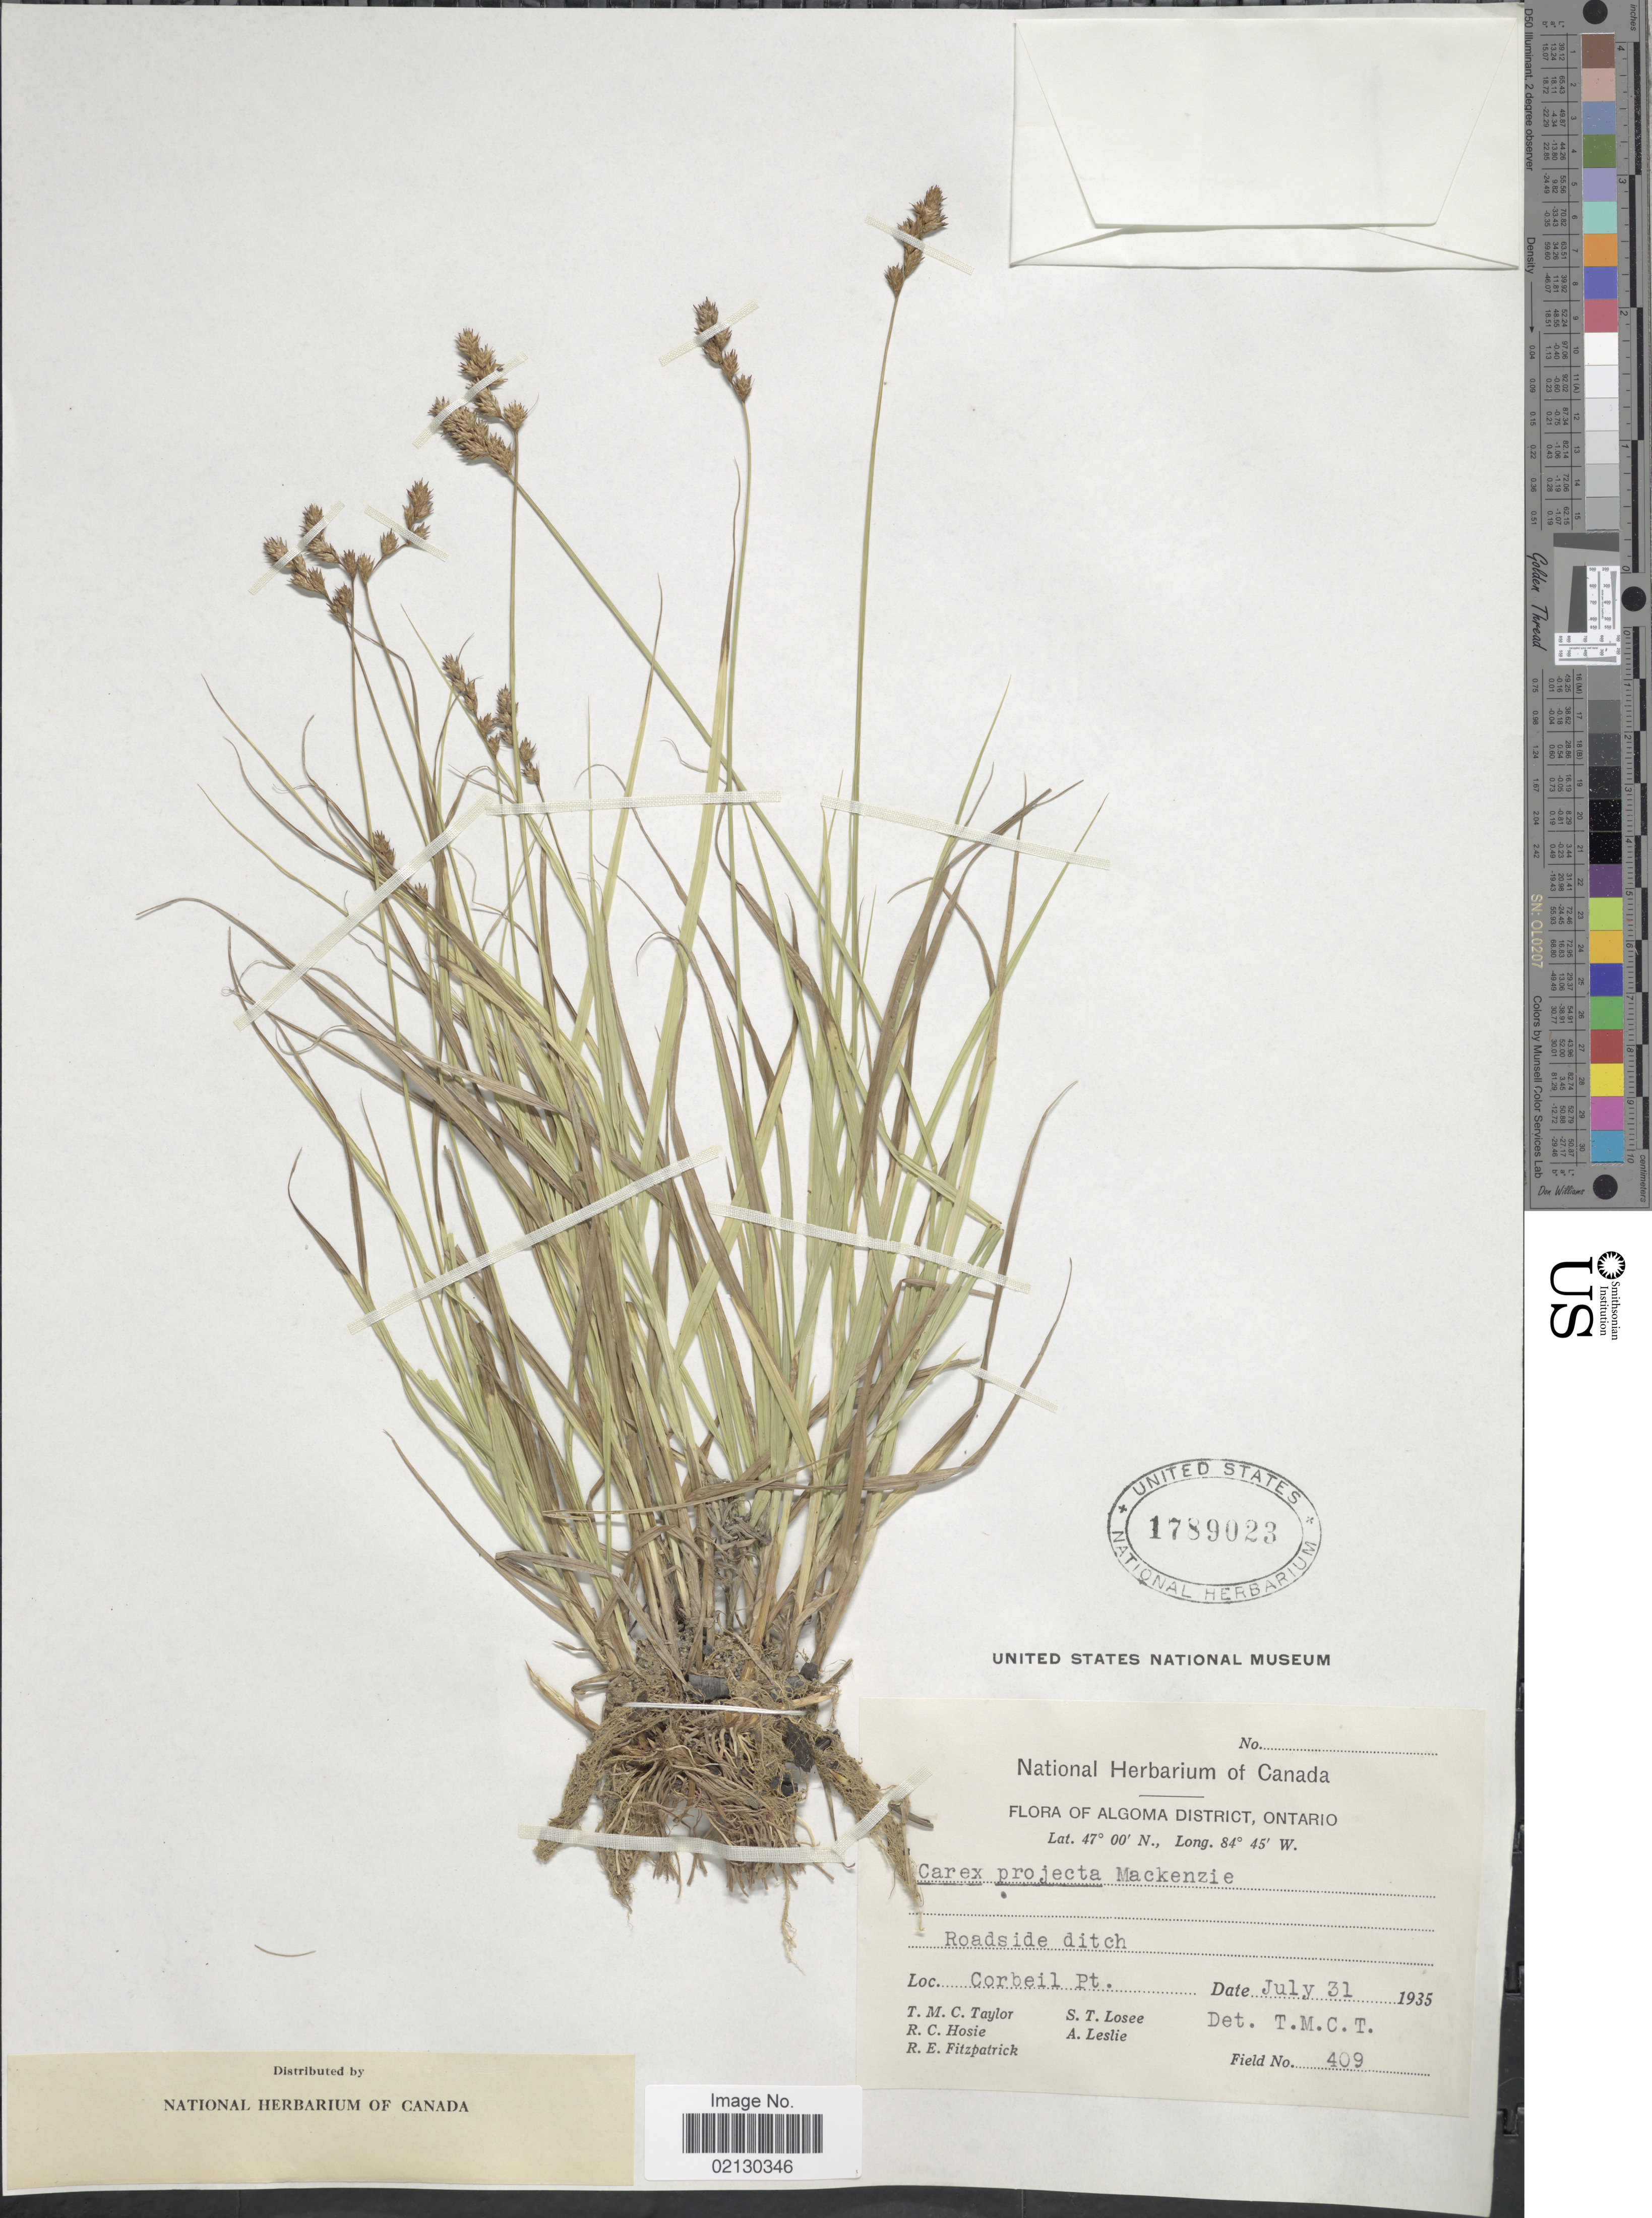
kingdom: Plantae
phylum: Tracheophyta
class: Liliopsida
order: Poales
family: Cyperaceae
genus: Carex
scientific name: Carex projecta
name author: Mack.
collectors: T. M. C. Taylor, R. Hosie, R. Fitzpatrick, S. Losee & A. Leslie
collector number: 409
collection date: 1935-07-31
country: Canada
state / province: Ontario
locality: Algoma District. Corbeil Pt.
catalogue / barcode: US 1789023